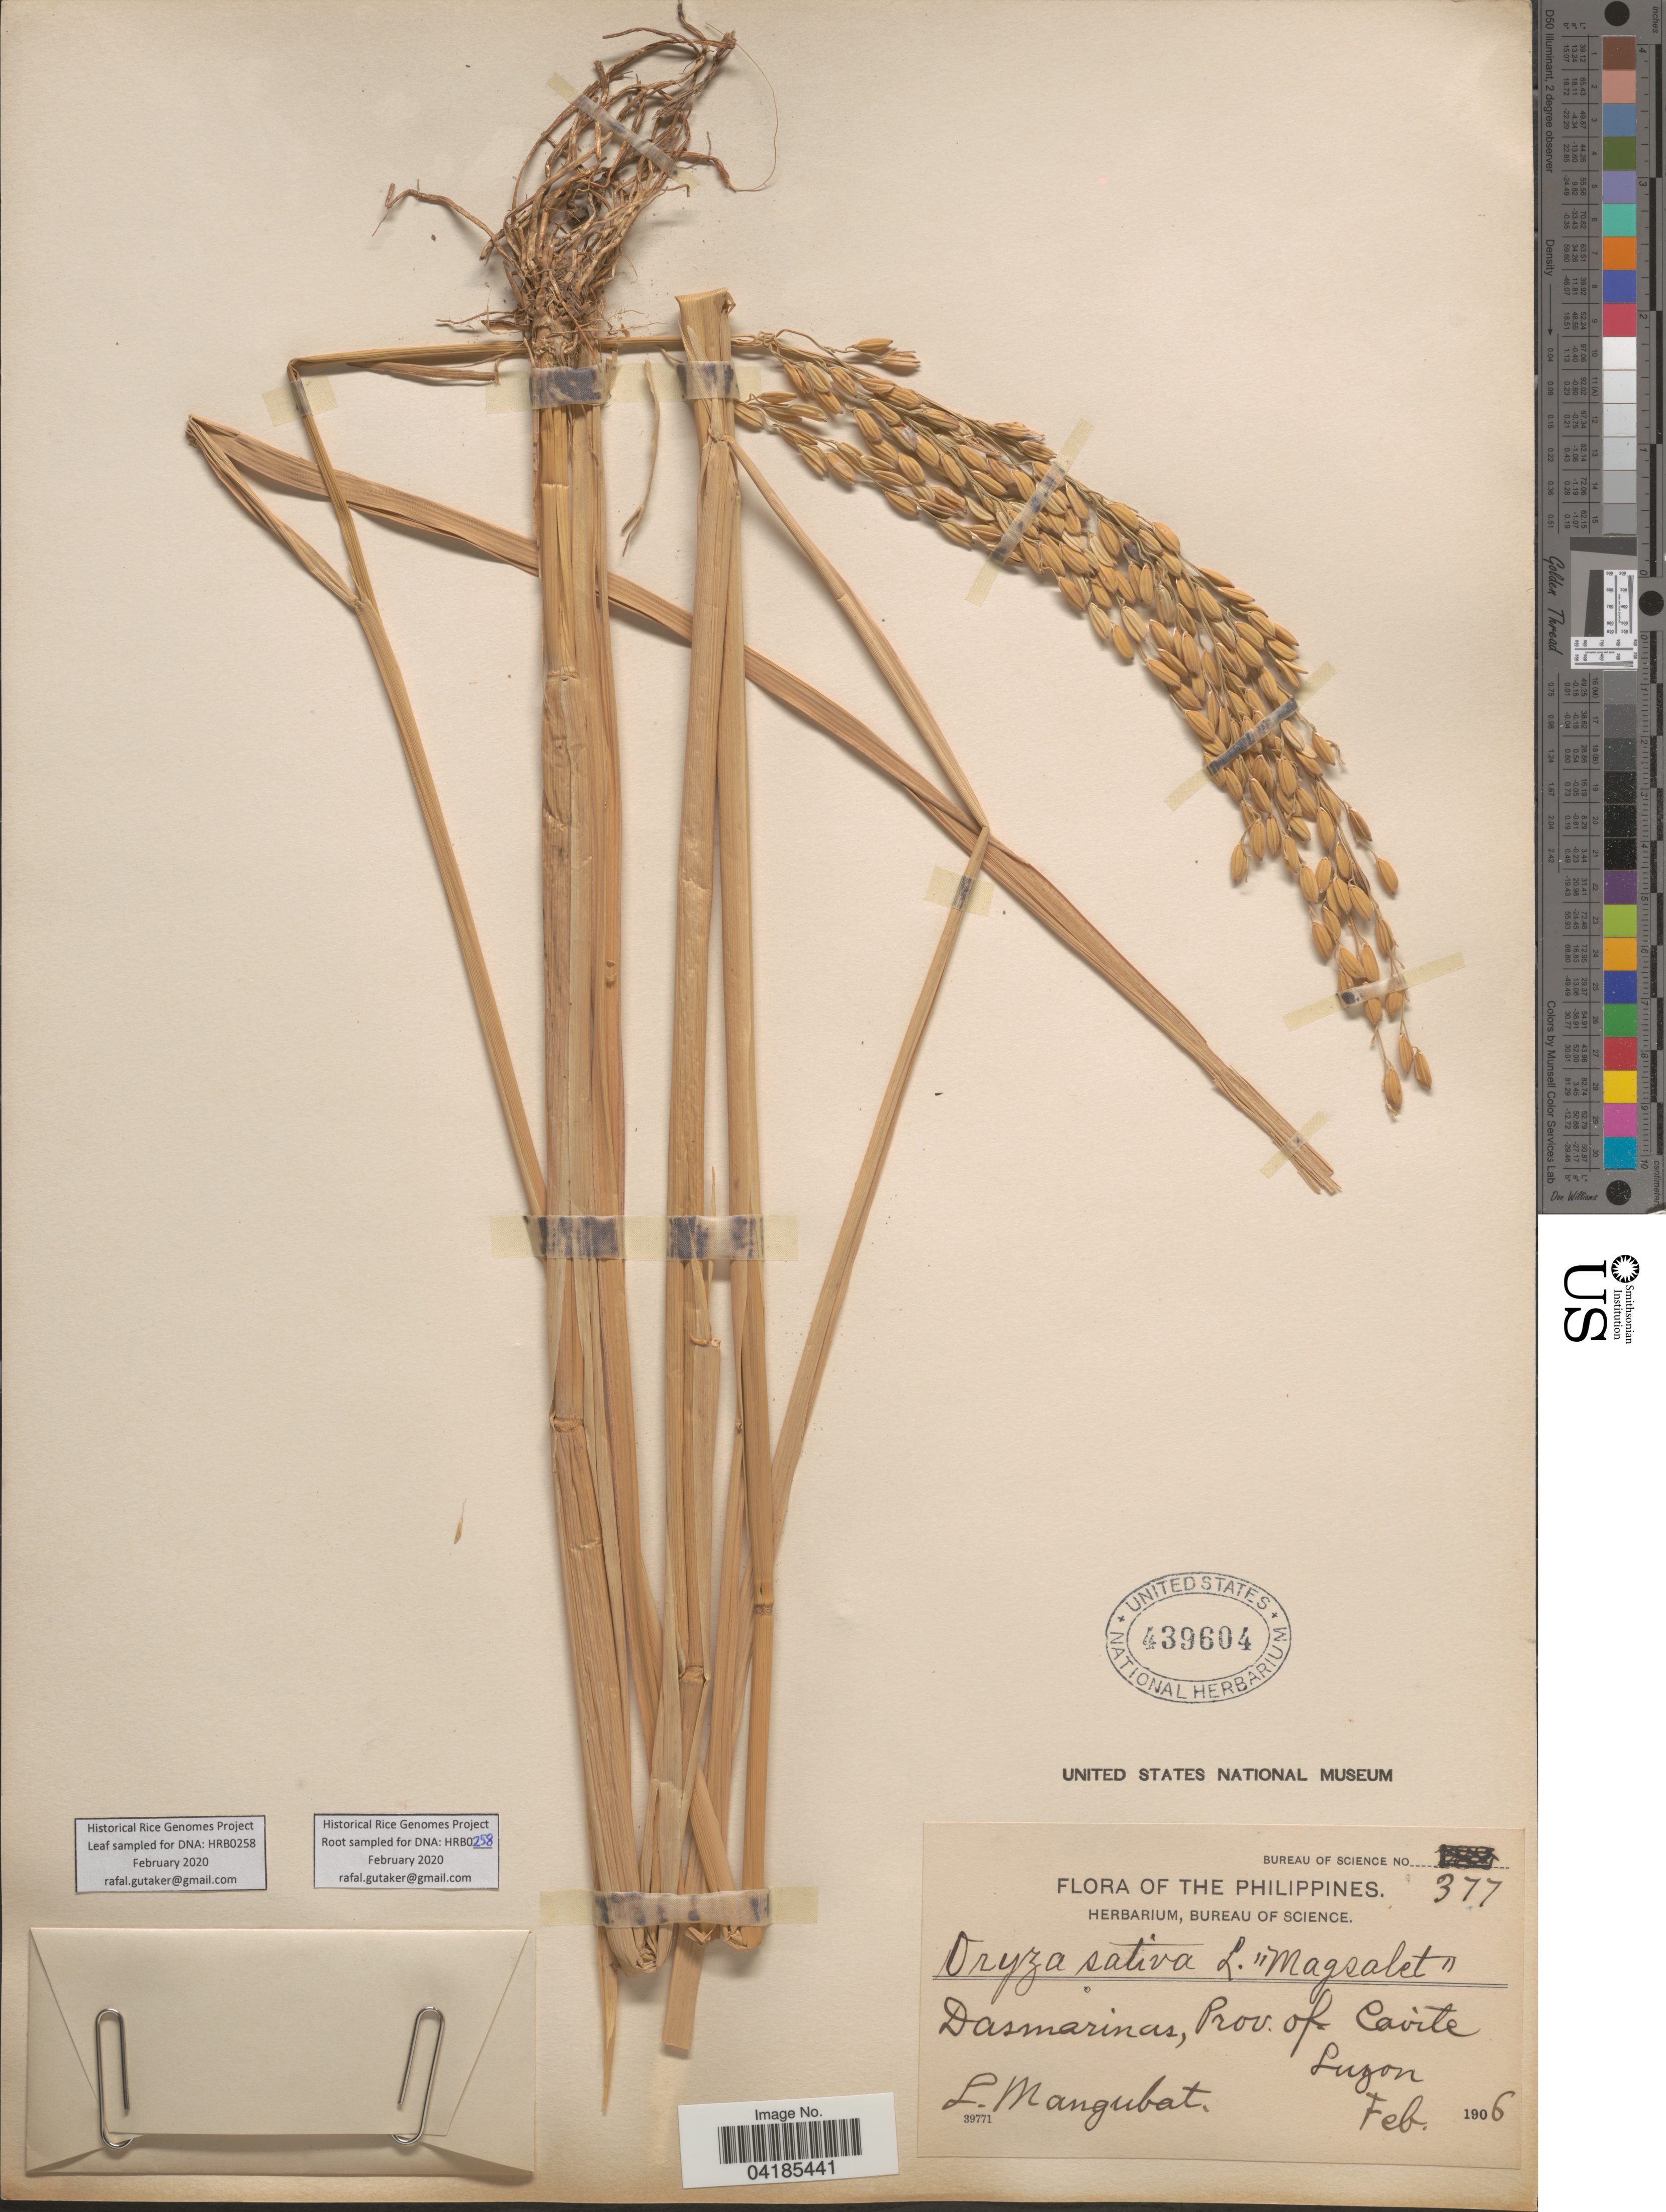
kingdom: Plantae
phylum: Tracheophyta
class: Liliopsida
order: Poales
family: Poaceae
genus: Oryza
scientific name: Oryza sativa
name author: L.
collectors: L. Mangubat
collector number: Bureau of Science 377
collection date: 1906-02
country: Philippines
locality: Dasmarinas, Prov. of Cavite. Luzon.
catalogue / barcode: US 439604